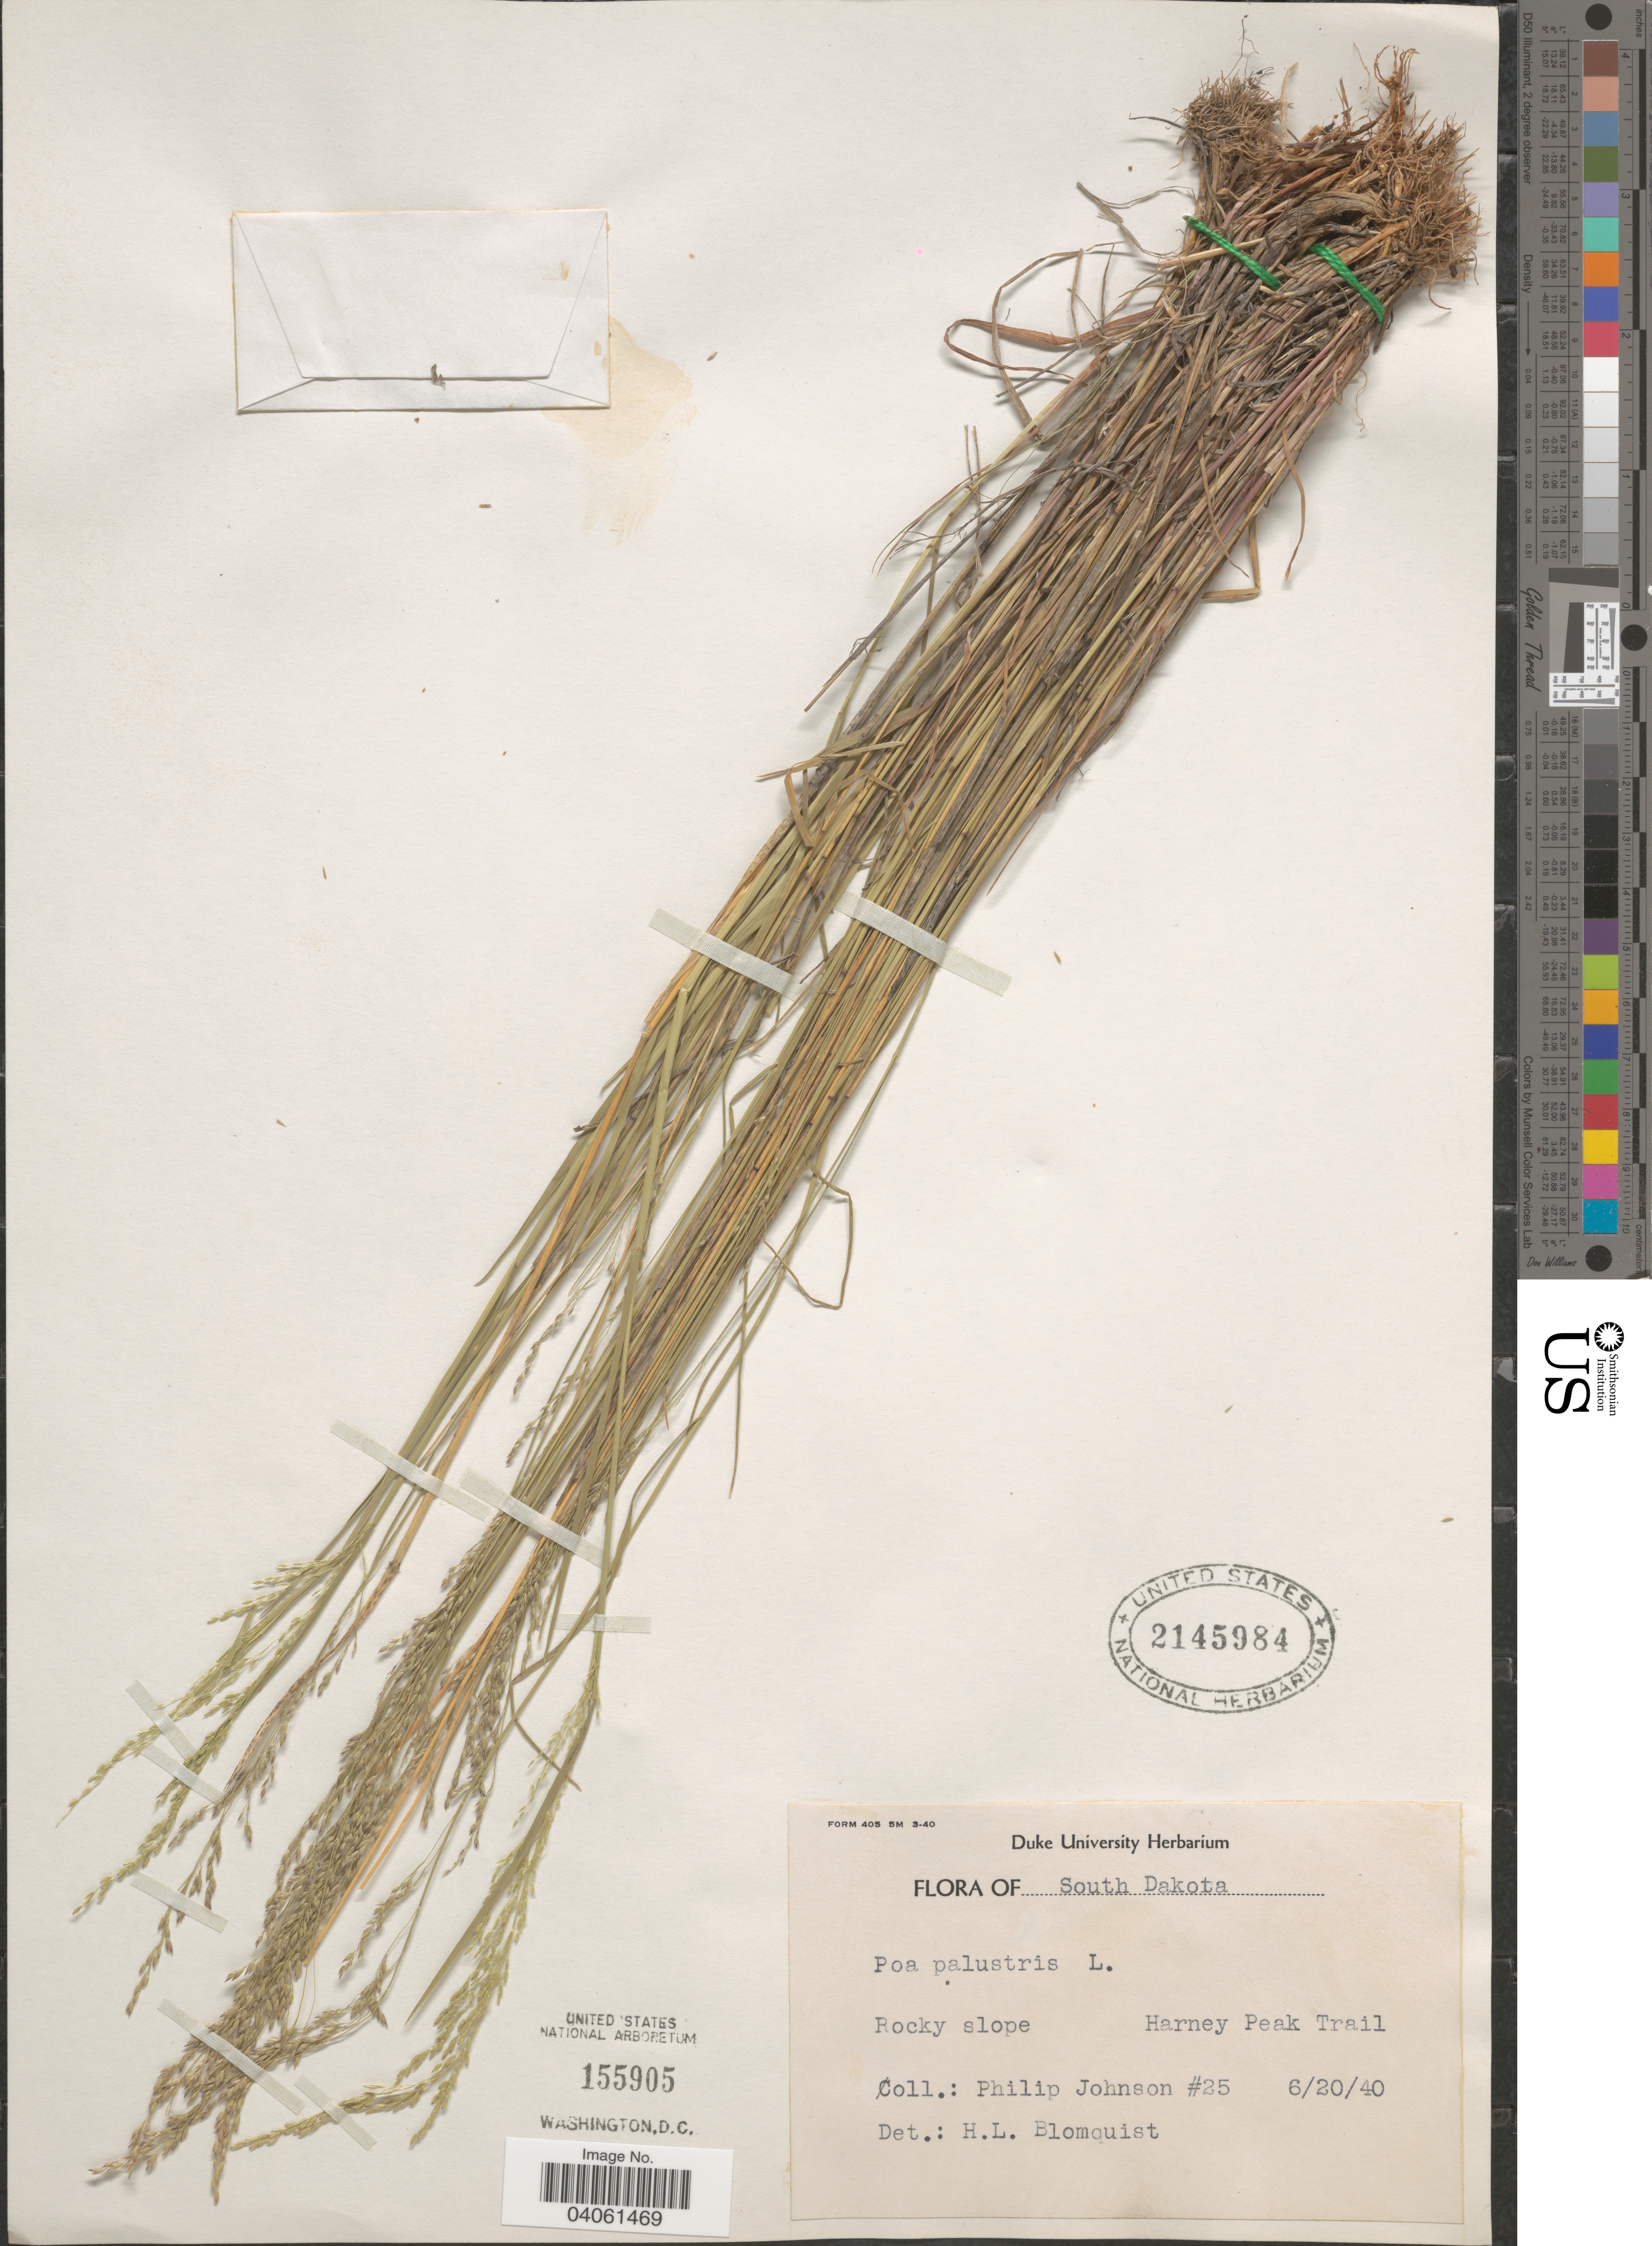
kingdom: Plantae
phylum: Tracheophyta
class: Liliopsida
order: Poales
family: Poaceae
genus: Poa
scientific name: Poa palustris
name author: L.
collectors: P. Johnson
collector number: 25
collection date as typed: Transcribed d/m/y: 20/6/40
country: United States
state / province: South Dakota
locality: Harney Peak Trail.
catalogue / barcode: US 2145984